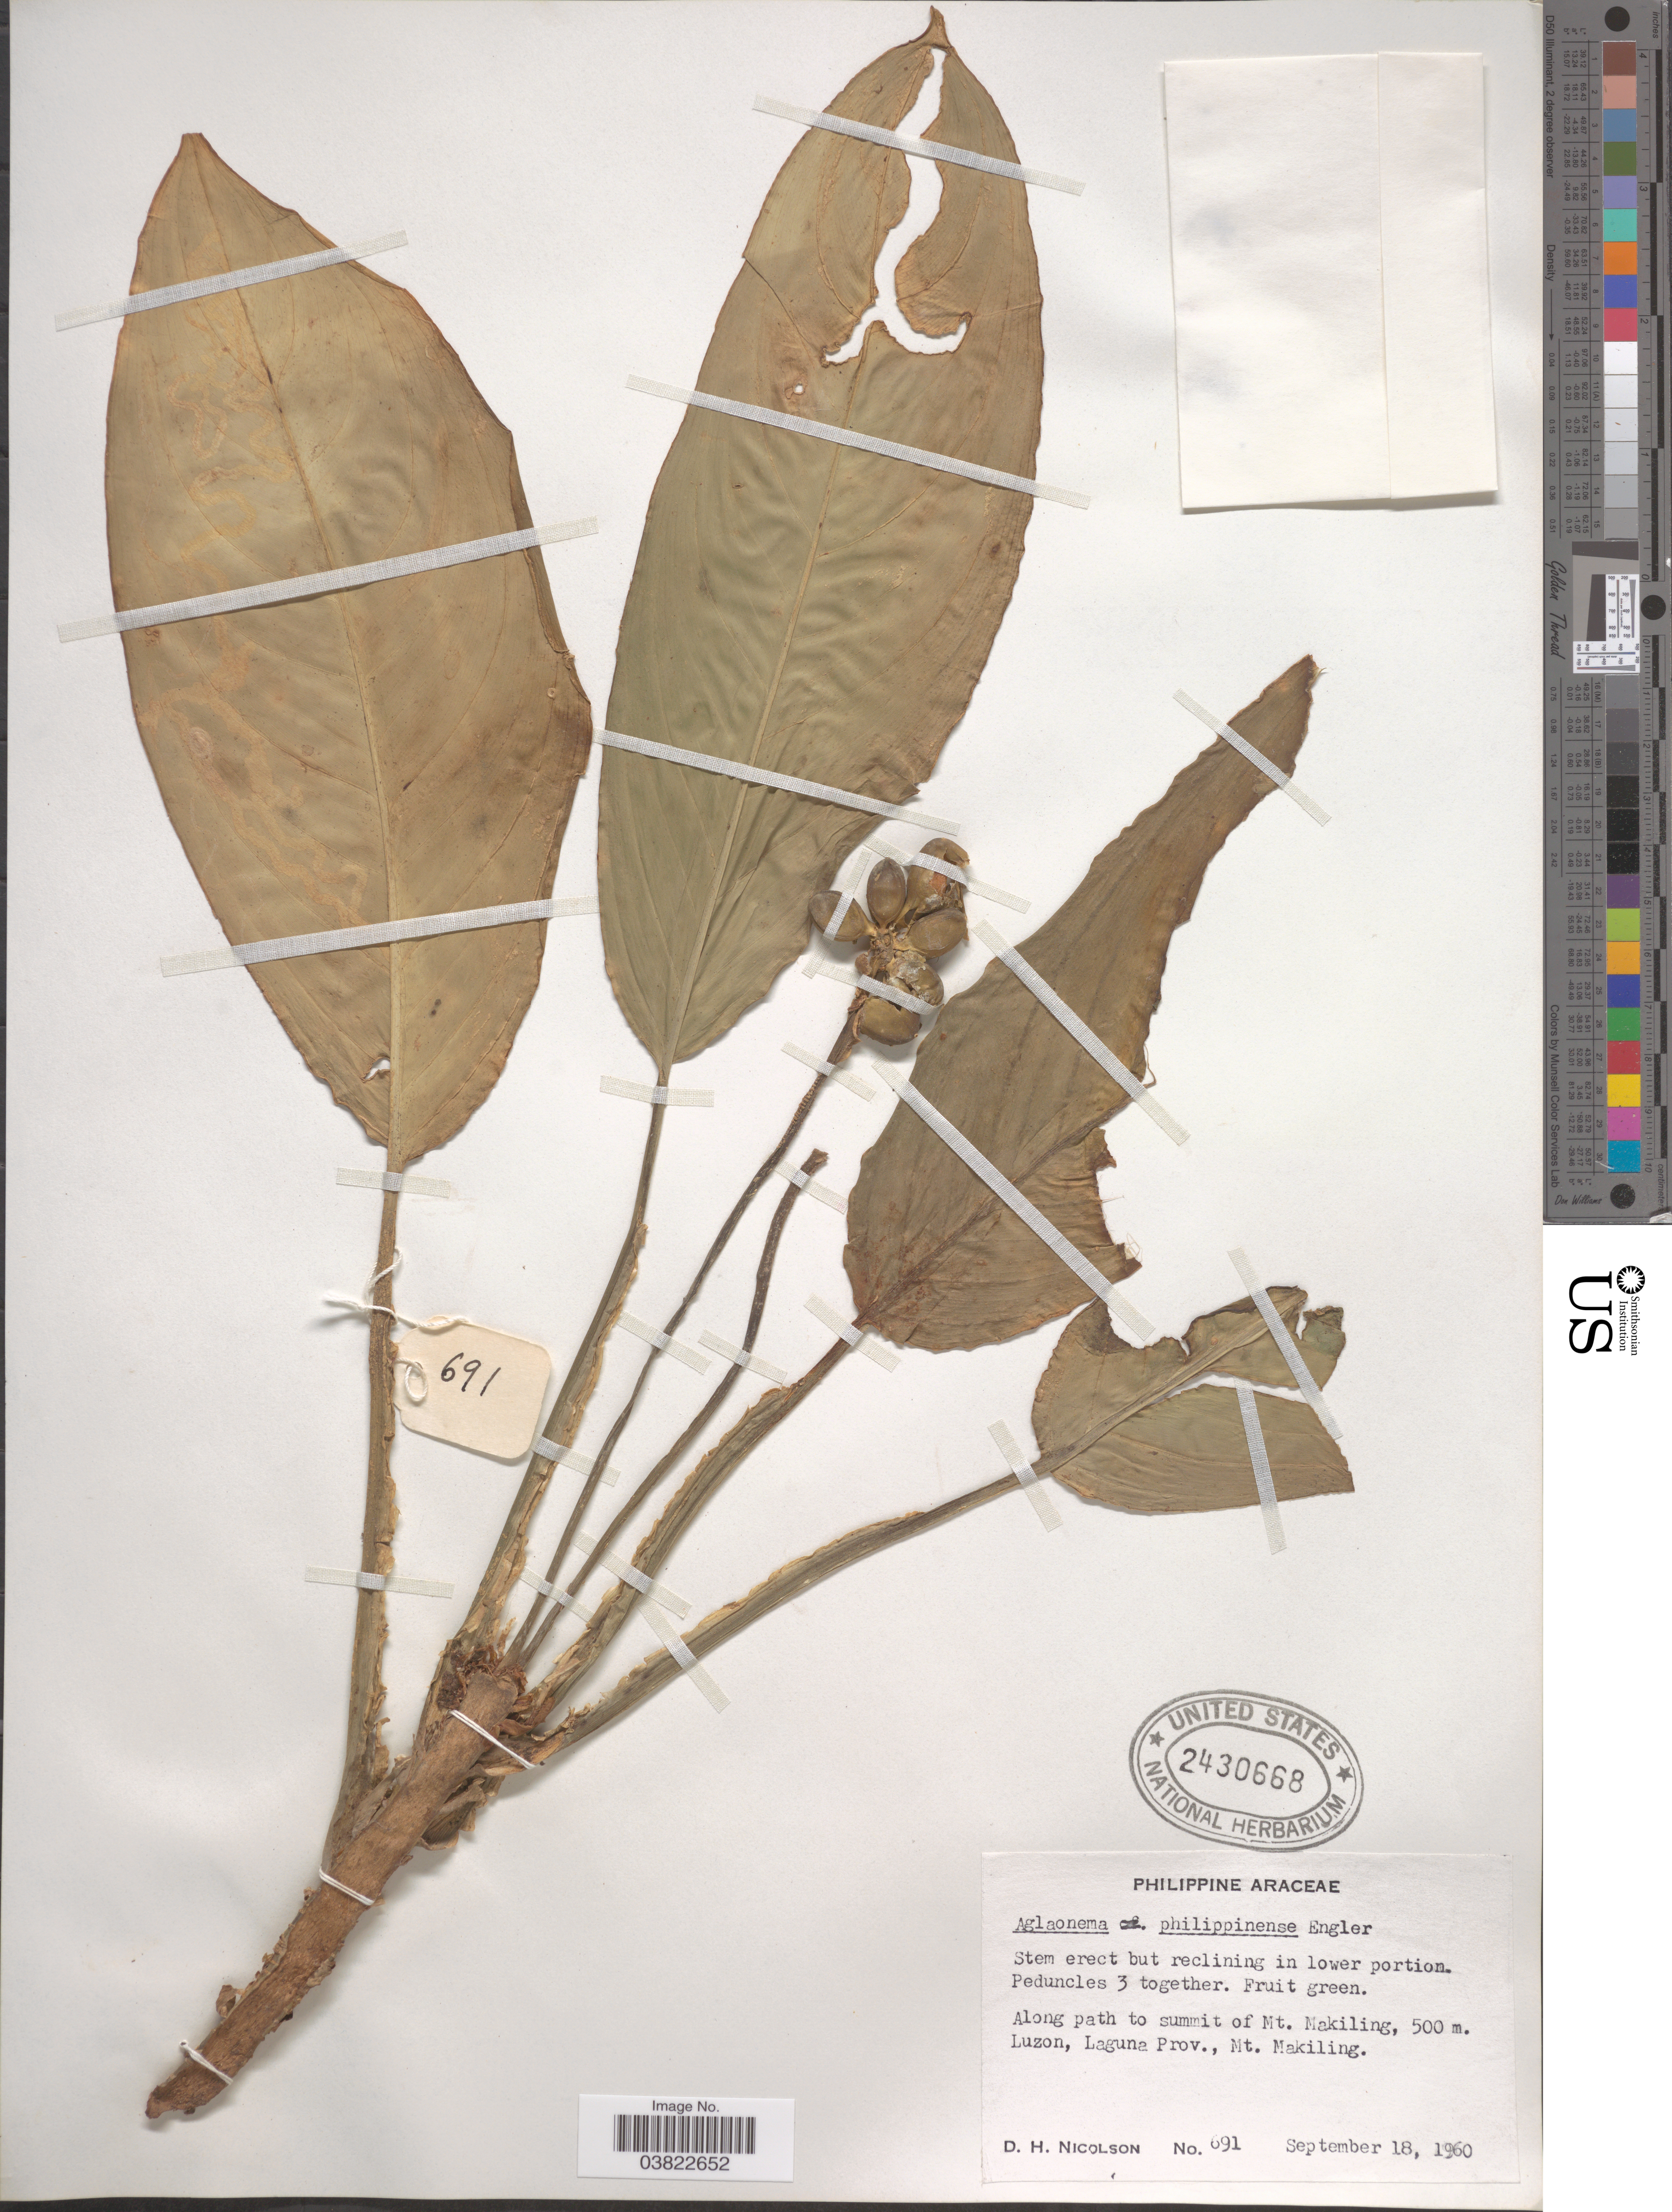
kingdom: Plantae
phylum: Tracheophyta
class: Liliopsida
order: Alismatales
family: Araceae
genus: Aglaonema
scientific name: Aglaonema philippinense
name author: Engl.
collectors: D. H. Nicolson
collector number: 691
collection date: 1960-09-18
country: Philippines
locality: Along path to summit of Mt. Makiling, Luzon, Laguna Prov., Mt. Makiling.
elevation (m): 500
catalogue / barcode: US 2430668